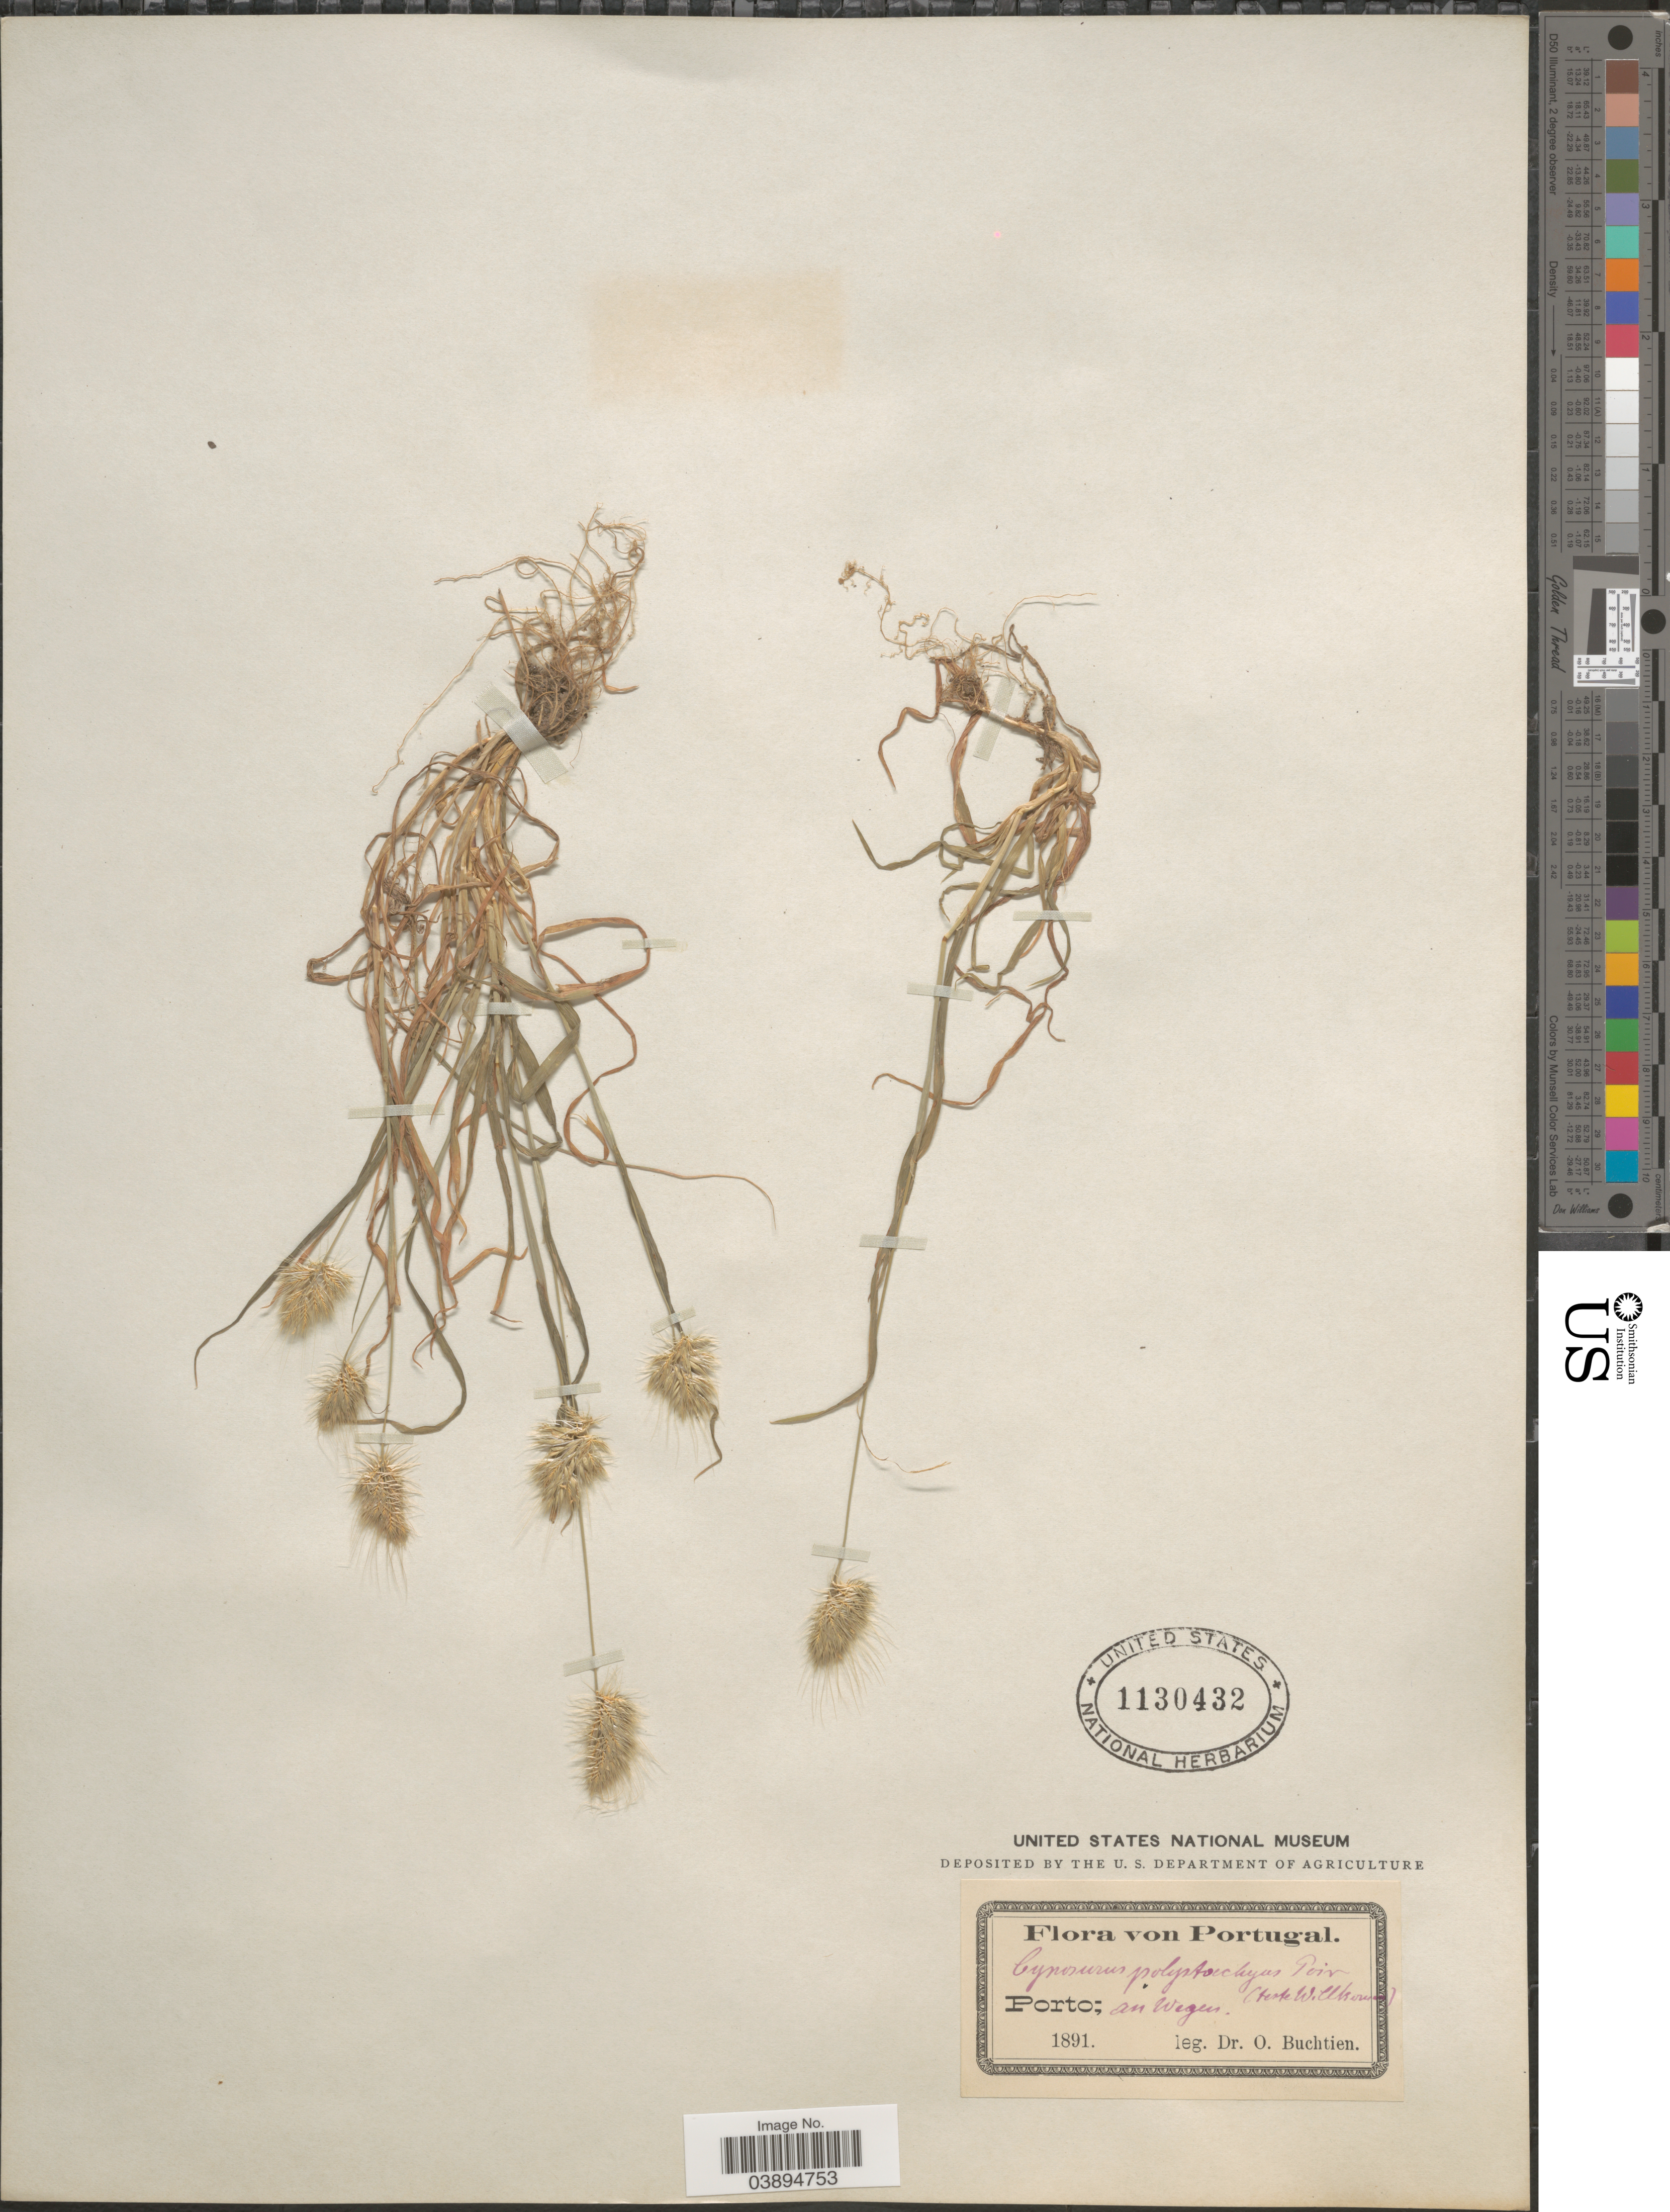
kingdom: Plantae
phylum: Tracheophyta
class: Liliopsida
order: Poales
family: Poaceae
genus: Cynosurus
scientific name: Cynosurus echinatus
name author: L.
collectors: O. Buchtien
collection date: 1891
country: Portugal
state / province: Porto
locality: An Wegen.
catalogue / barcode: US 1130432